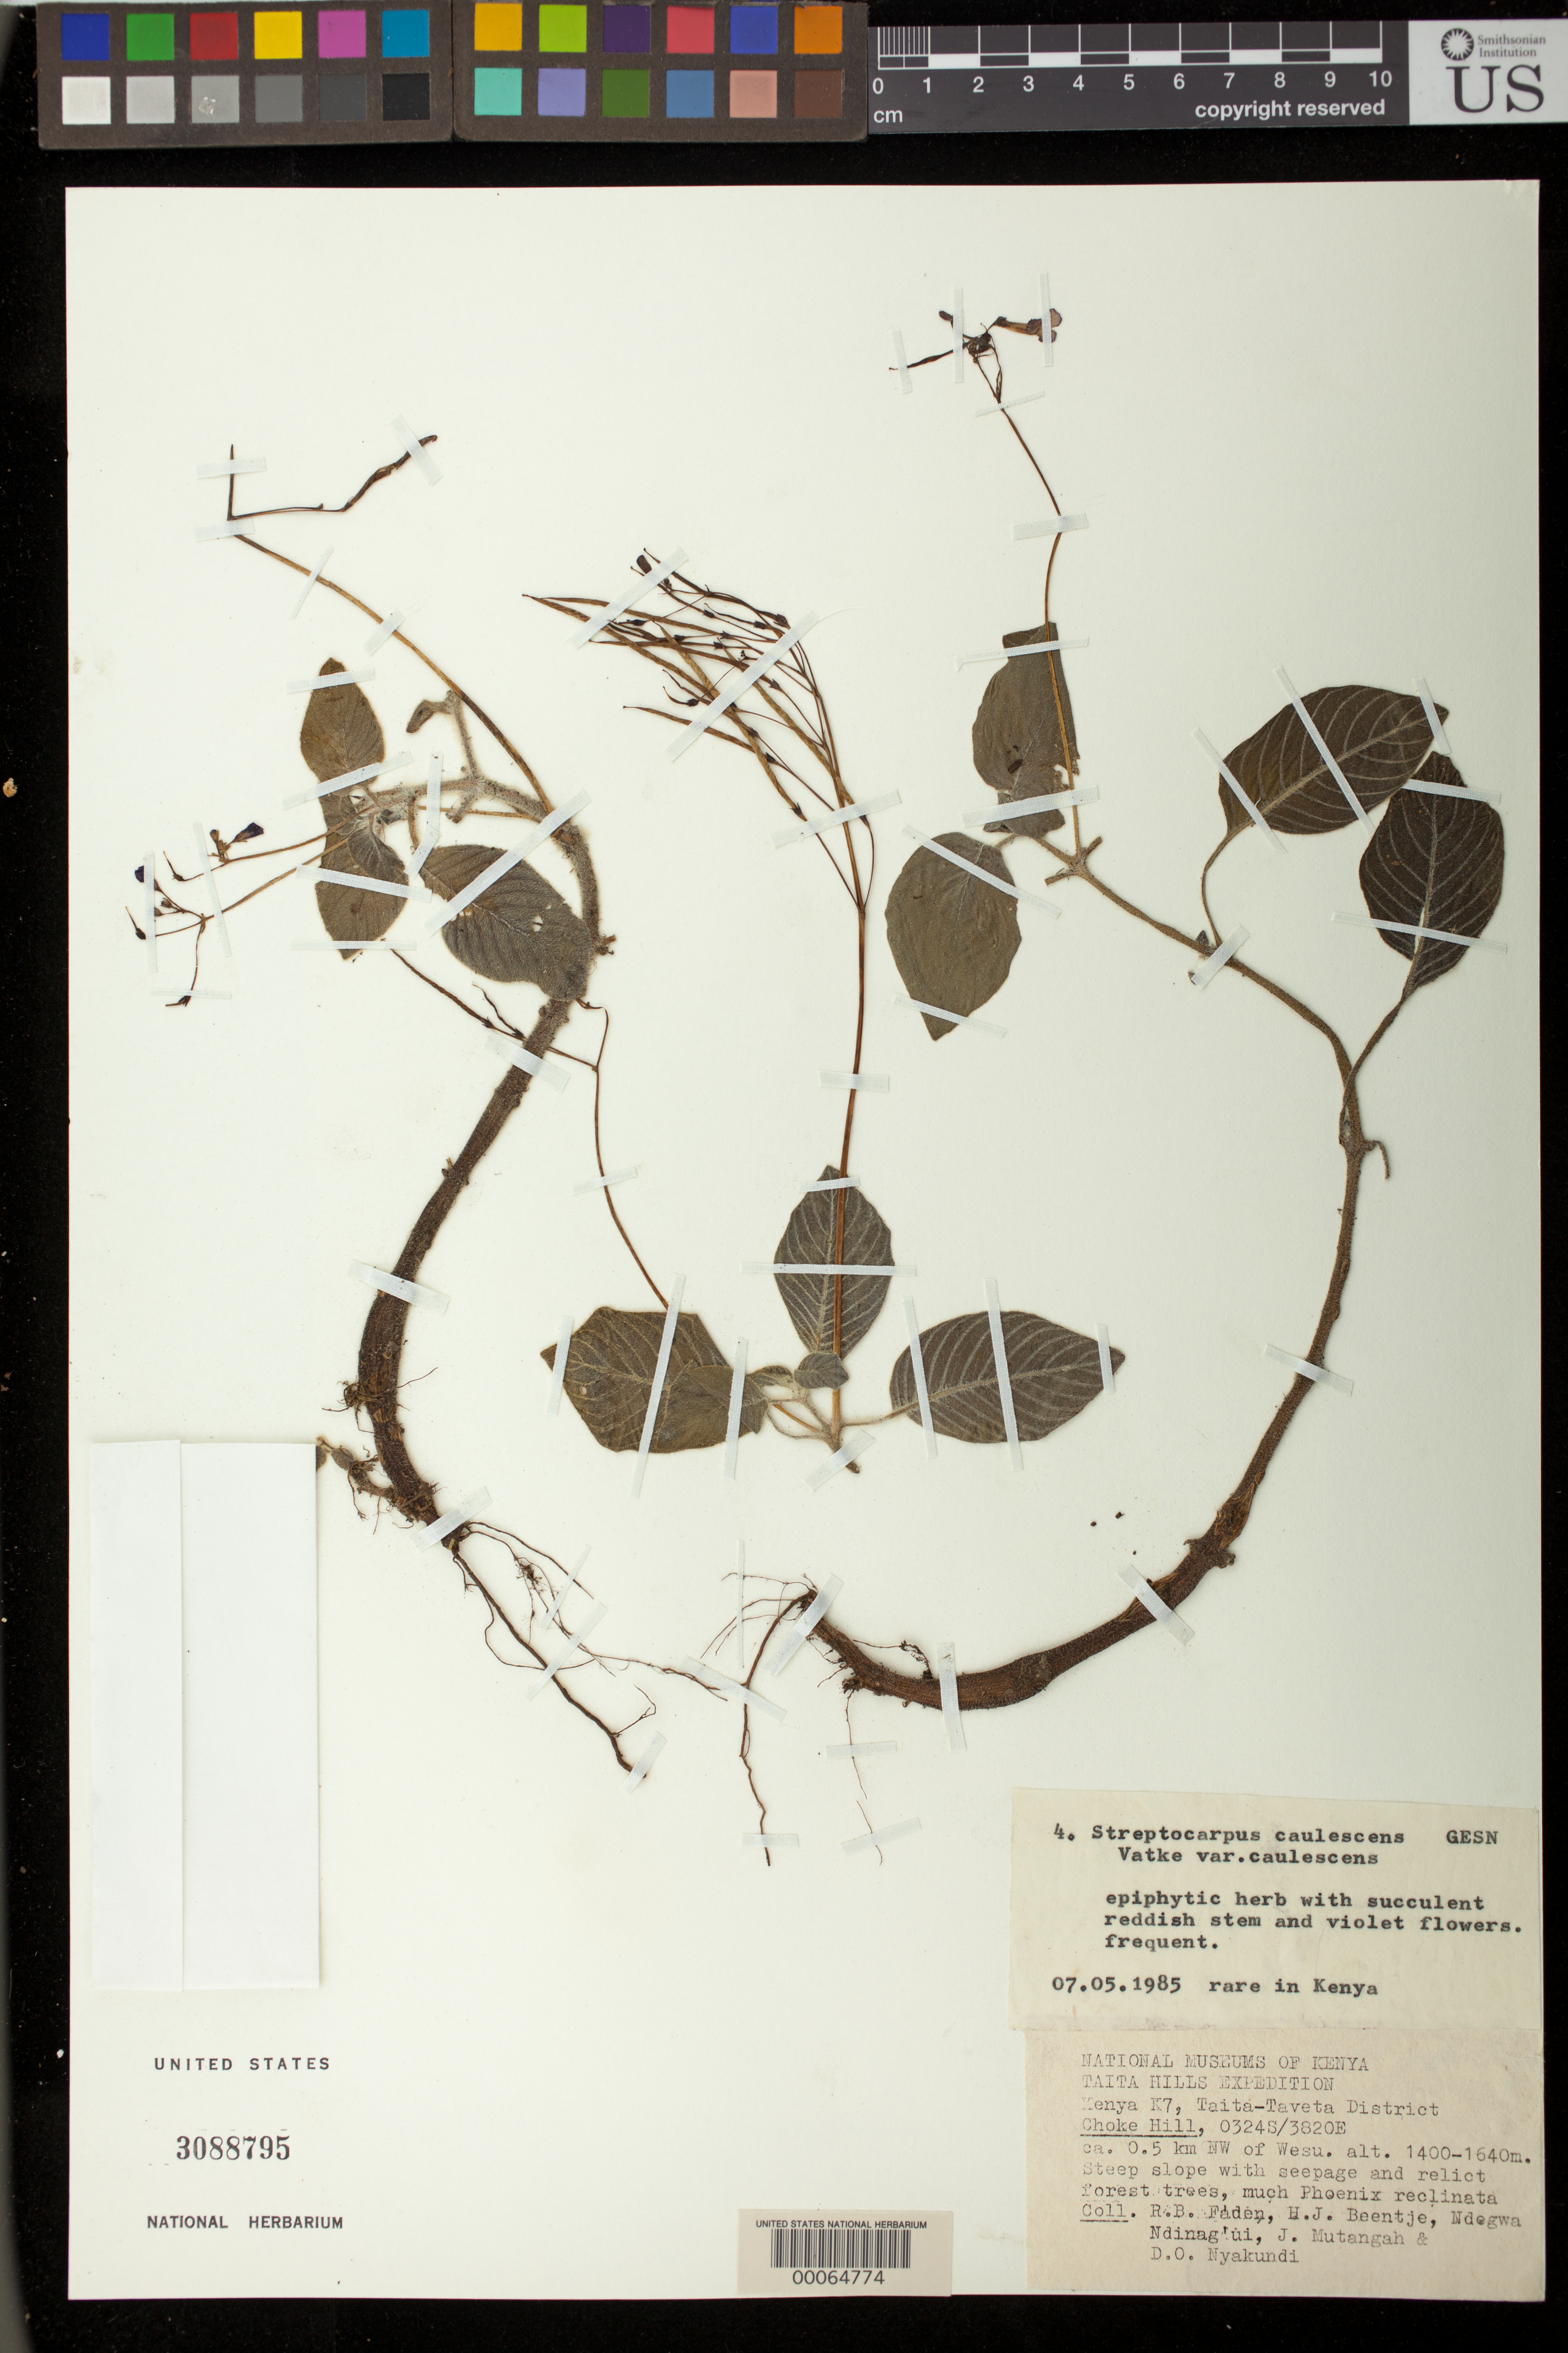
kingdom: Plantae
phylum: Tracheophyta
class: Magnoliopsida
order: Lamiales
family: Gesneriaceae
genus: Streptocarpus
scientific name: Streptocarpus caulescens var. caulescens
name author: Vatke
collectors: R. B. Faden, H. J. Beentje, N. Ndinag'ui, J. Mutangah & D. Nyakundi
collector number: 4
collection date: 1985-05-07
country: Kenya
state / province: Taita Taveta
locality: Kenya K7, Taita-Taveta District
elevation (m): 1400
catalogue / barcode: US 3088795